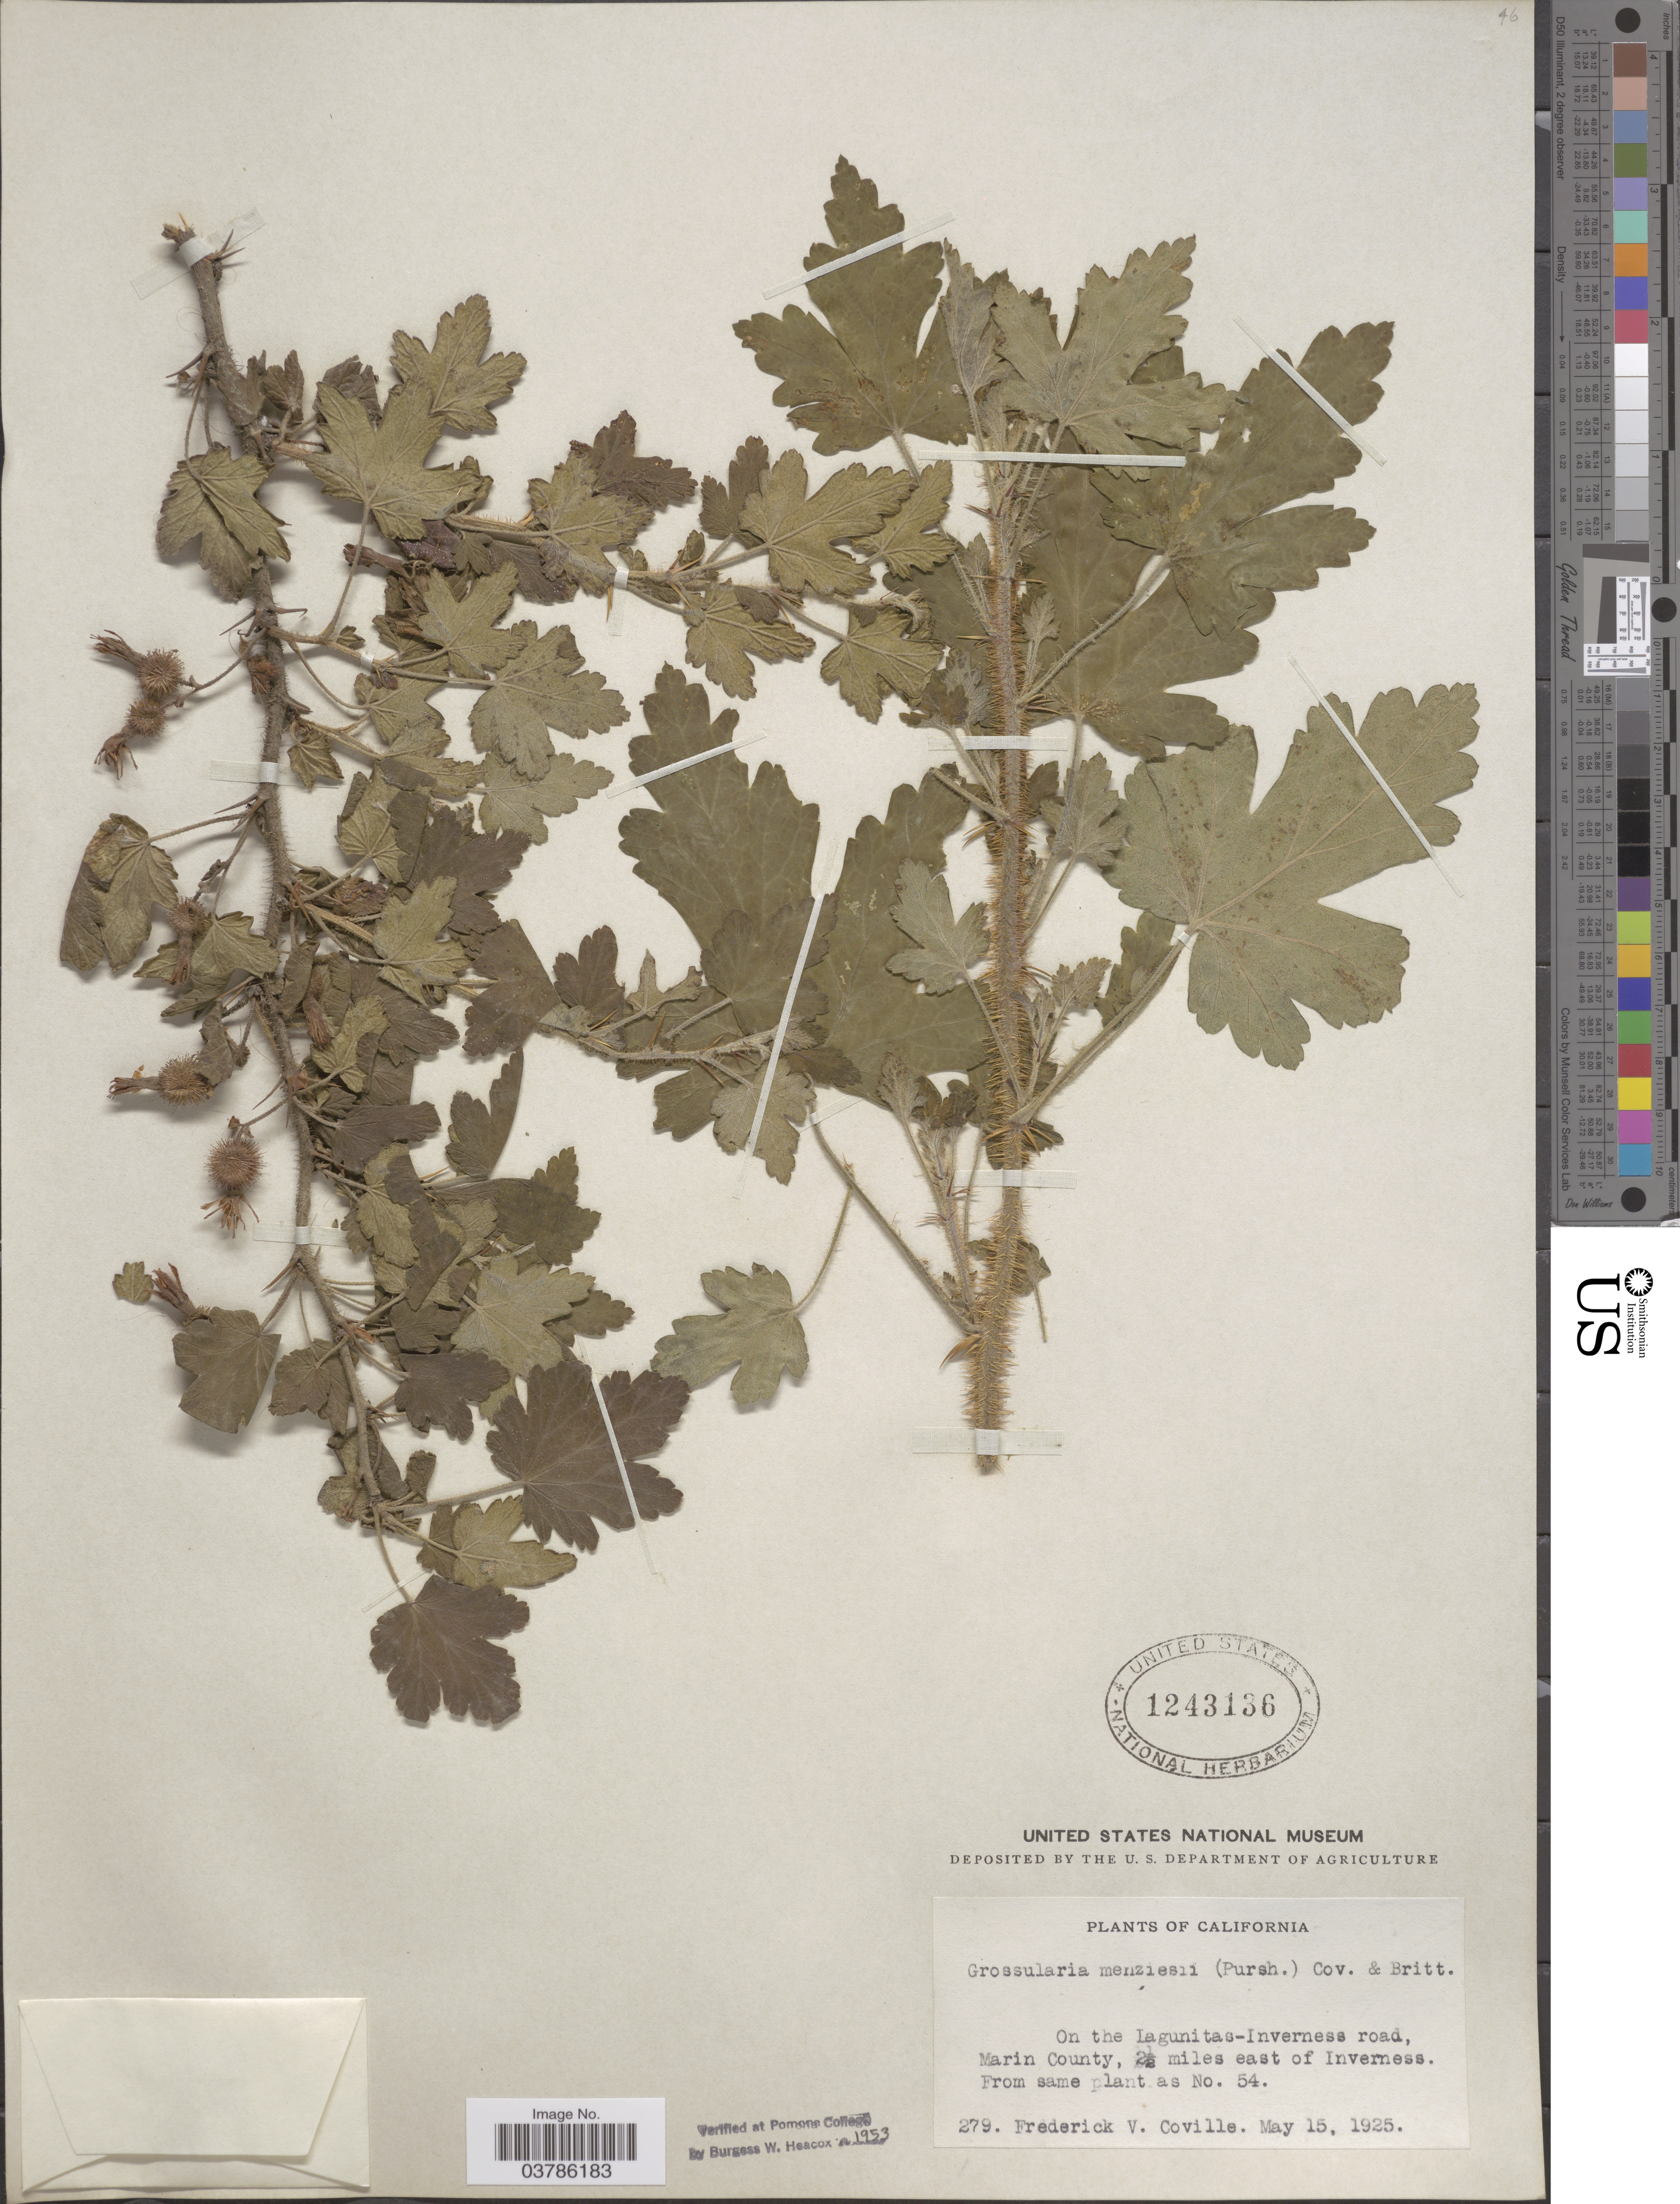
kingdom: Plantae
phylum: Tracheophyta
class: Magnoliopsida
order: Saxifragales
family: Grossulariaceae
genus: Ribes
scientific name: Ribes menziesii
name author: Pursh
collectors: F. V. Coville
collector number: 279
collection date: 1925-05-15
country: United States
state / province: California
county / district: Marin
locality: On the Lagunitas-Inverness road, Marin County, 2½ miles east of Inverness.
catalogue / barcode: US 1243136